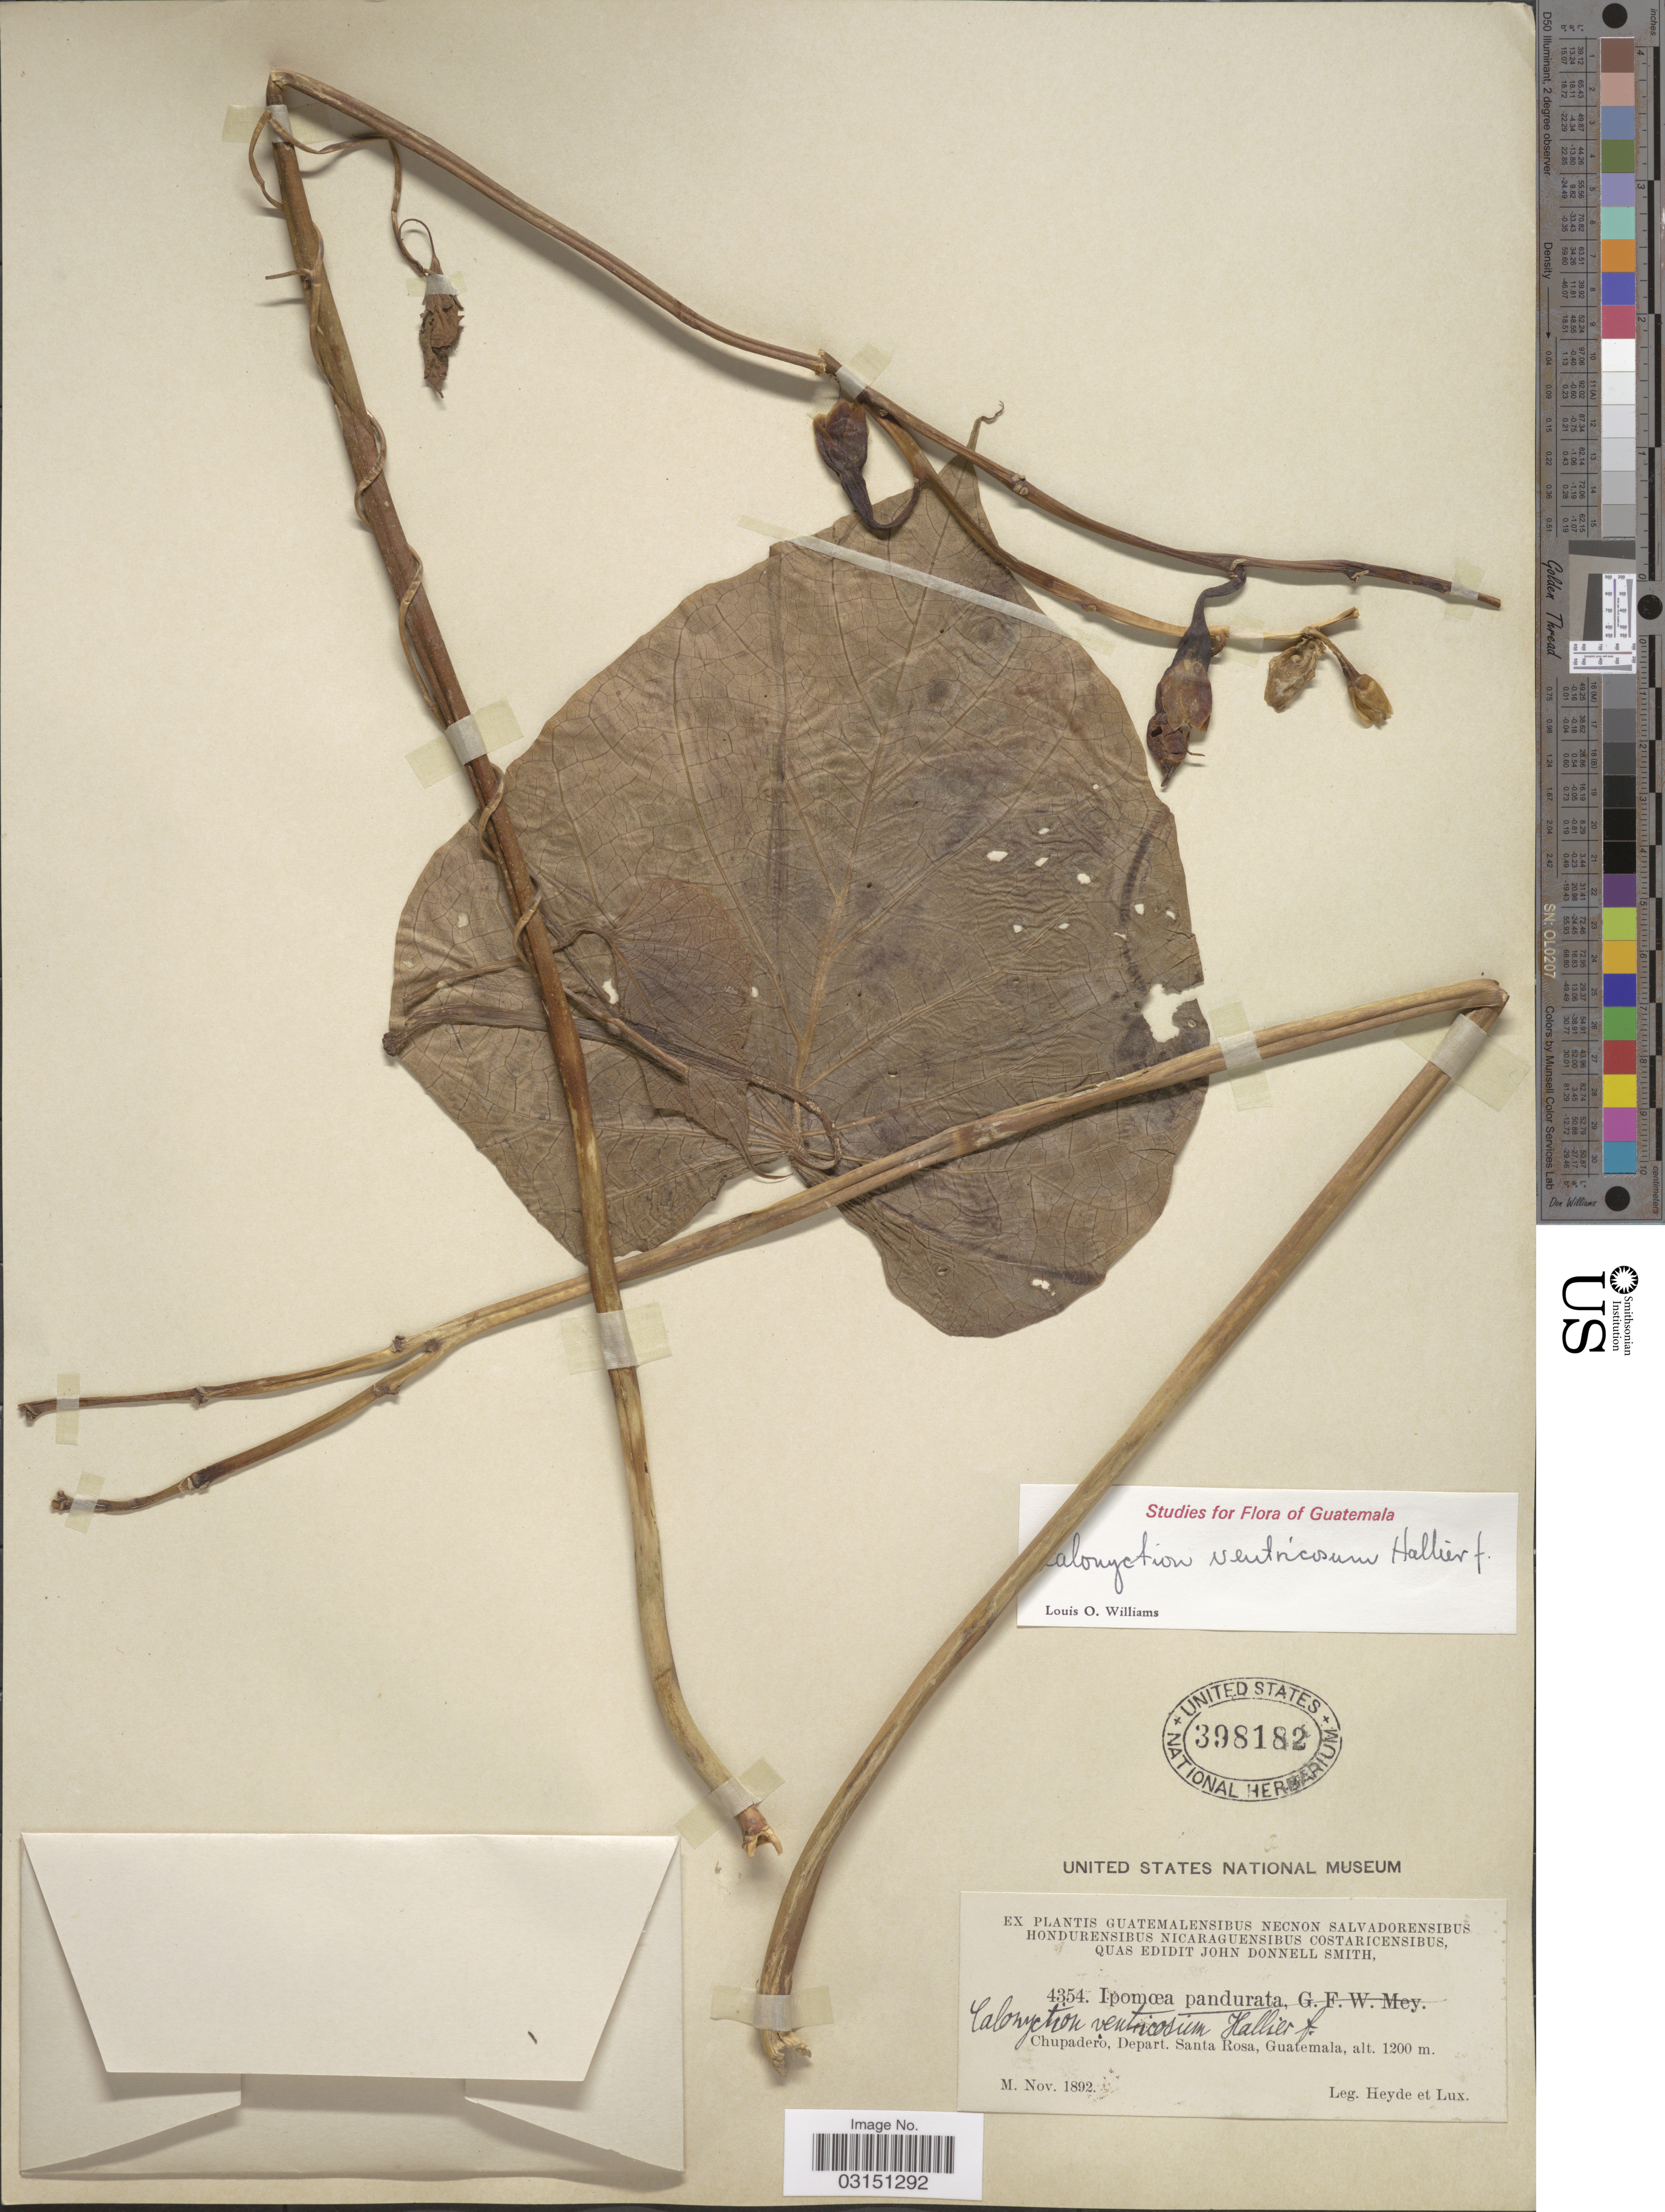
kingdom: Plantae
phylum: Tracheophyta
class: Magnoliopsida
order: Solanales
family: Convolvulaceae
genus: Ipomoea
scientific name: Ipomoea santillanii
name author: O'Donell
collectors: Heyde & Lux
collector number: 4354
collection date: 1892-11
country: Guatemala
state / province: Santa Rosa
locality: Chupadero, Depart. Santa Rosa.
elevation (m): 1200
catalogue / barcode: US 398182